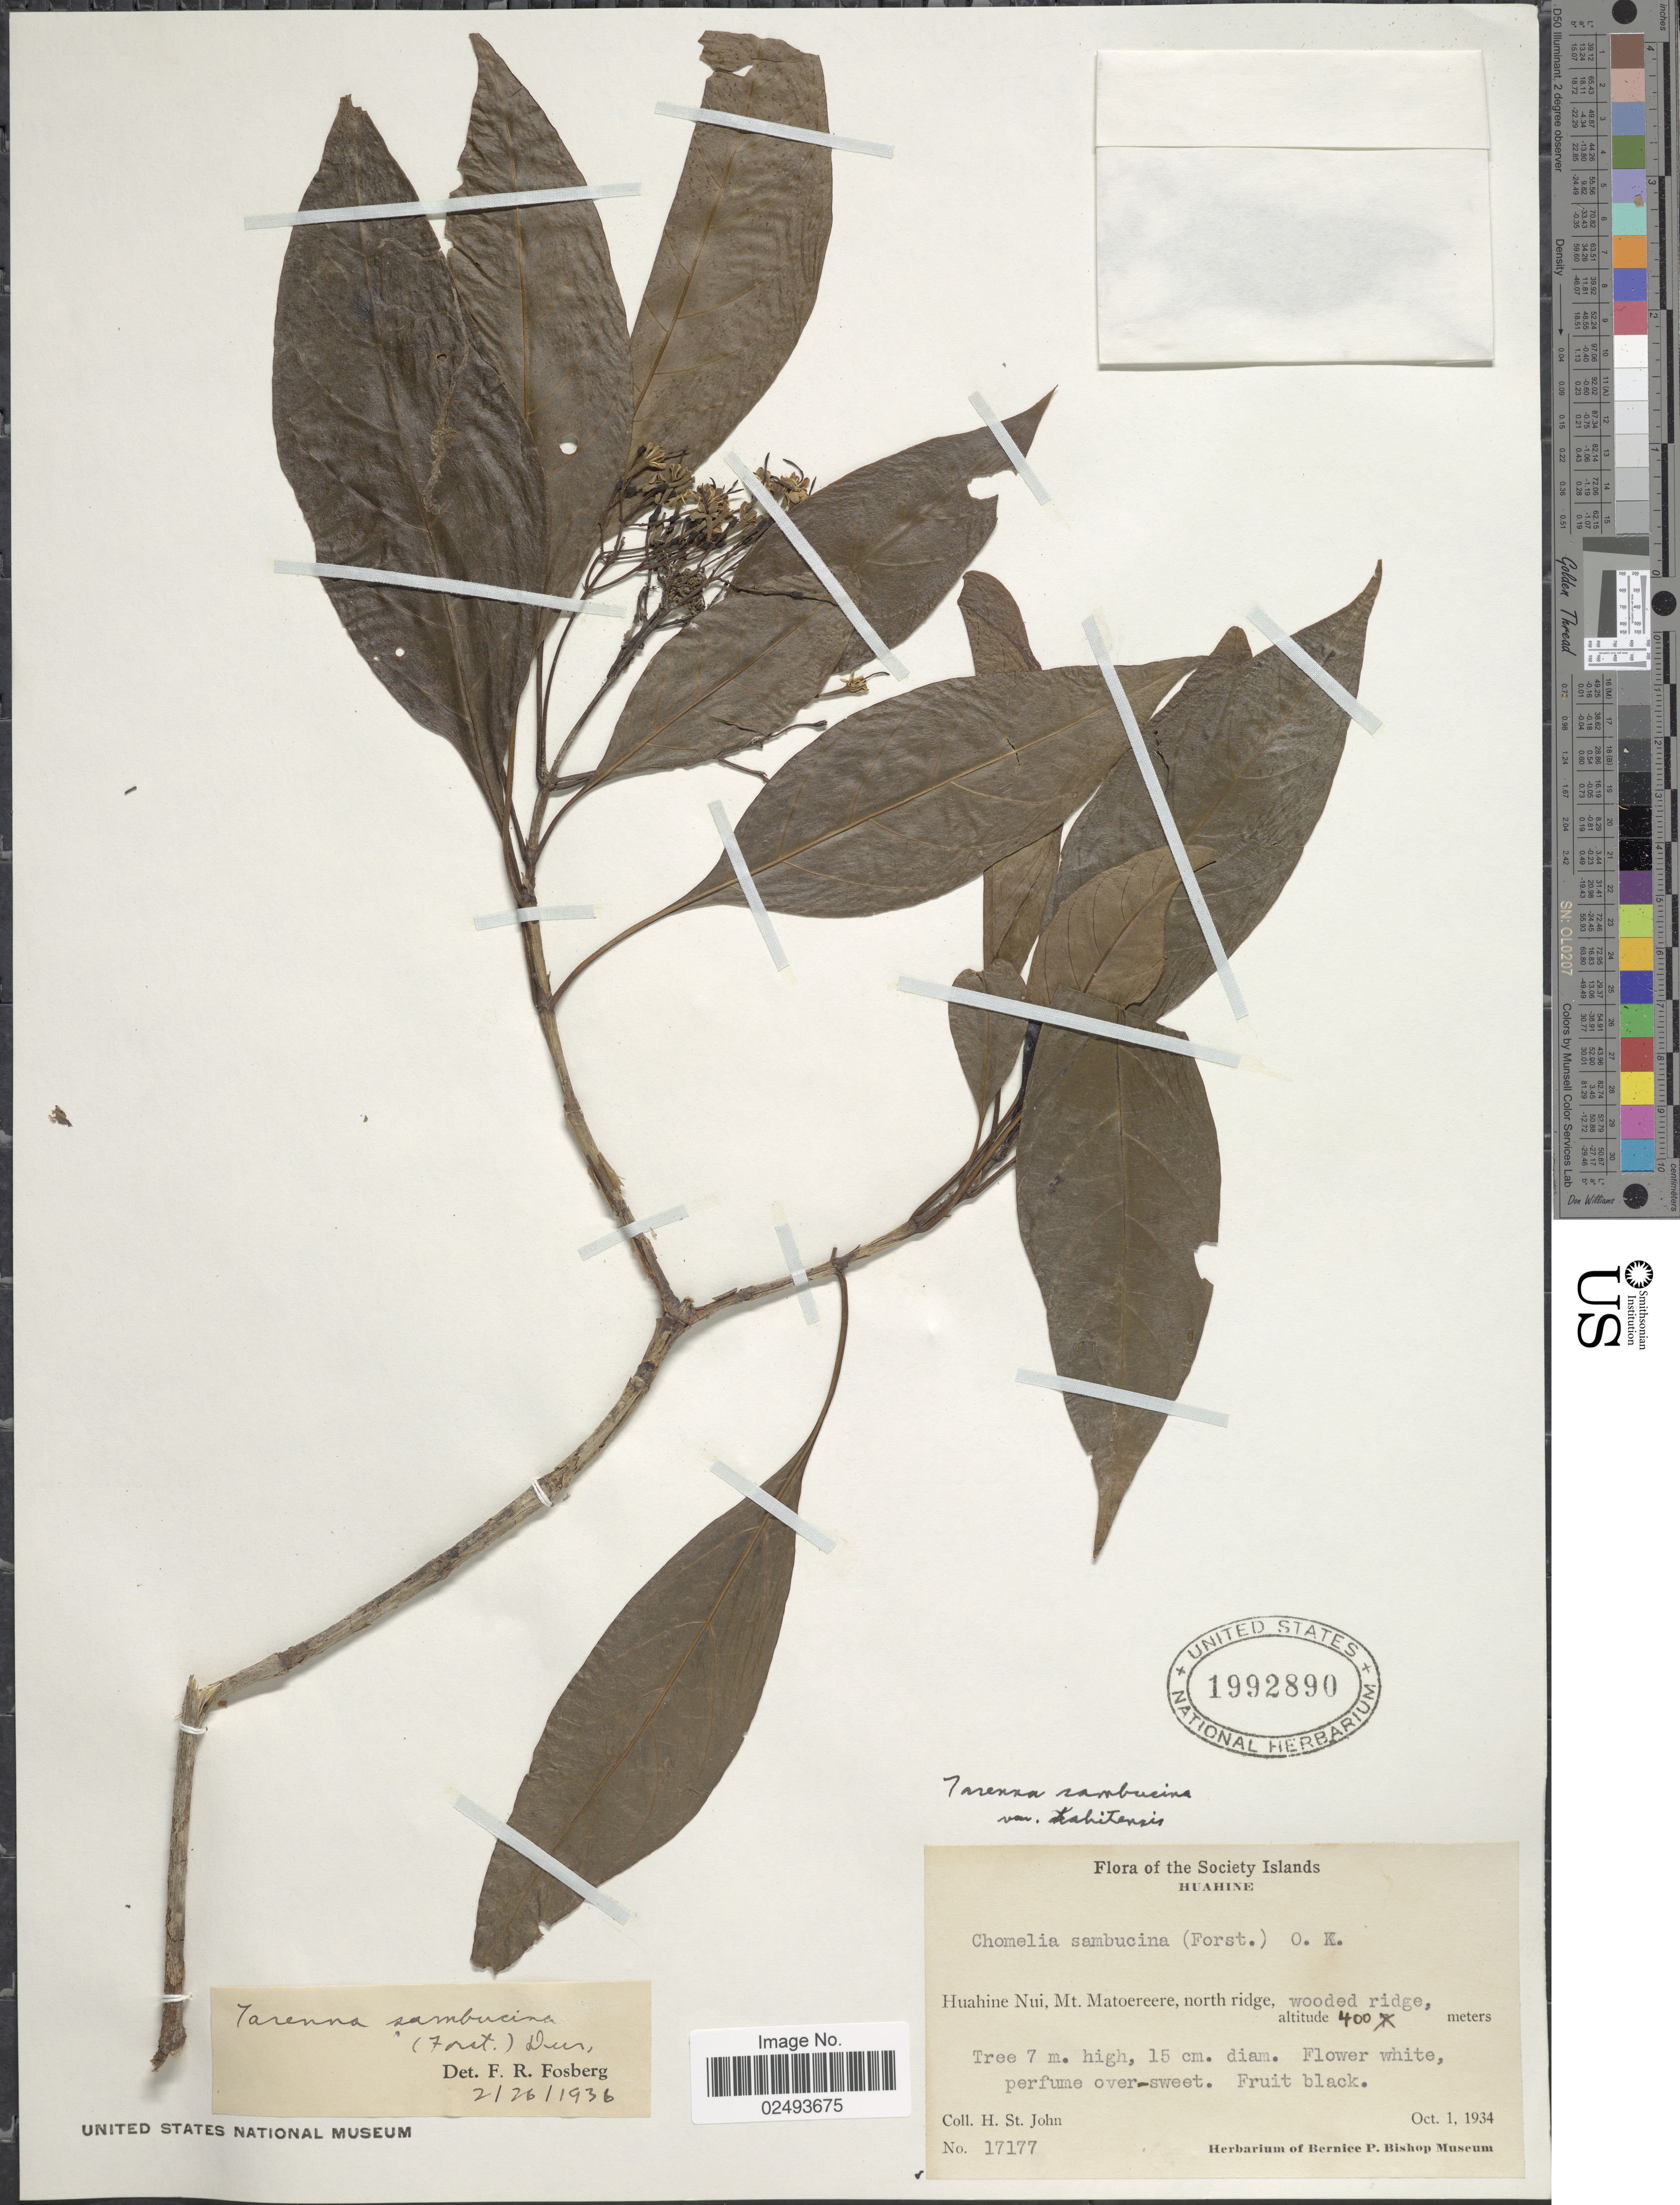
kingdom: Plantae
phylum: Tracheophyta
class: Magnoliopsida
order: Gentianales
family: Rubiaceae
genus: Tarenna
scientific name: Tarenna sambucina var. tahitensis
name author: (Valeton) Fosberg & Sachet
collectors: H. St. John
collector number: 17177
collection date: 1934-10-01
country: French Polynesia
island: Huahine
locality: Huahine Nui, Mt. Matoereere, north ridge, wooded ridge, The Society Islands, Huahine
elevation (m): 400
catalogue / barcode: US 1992890